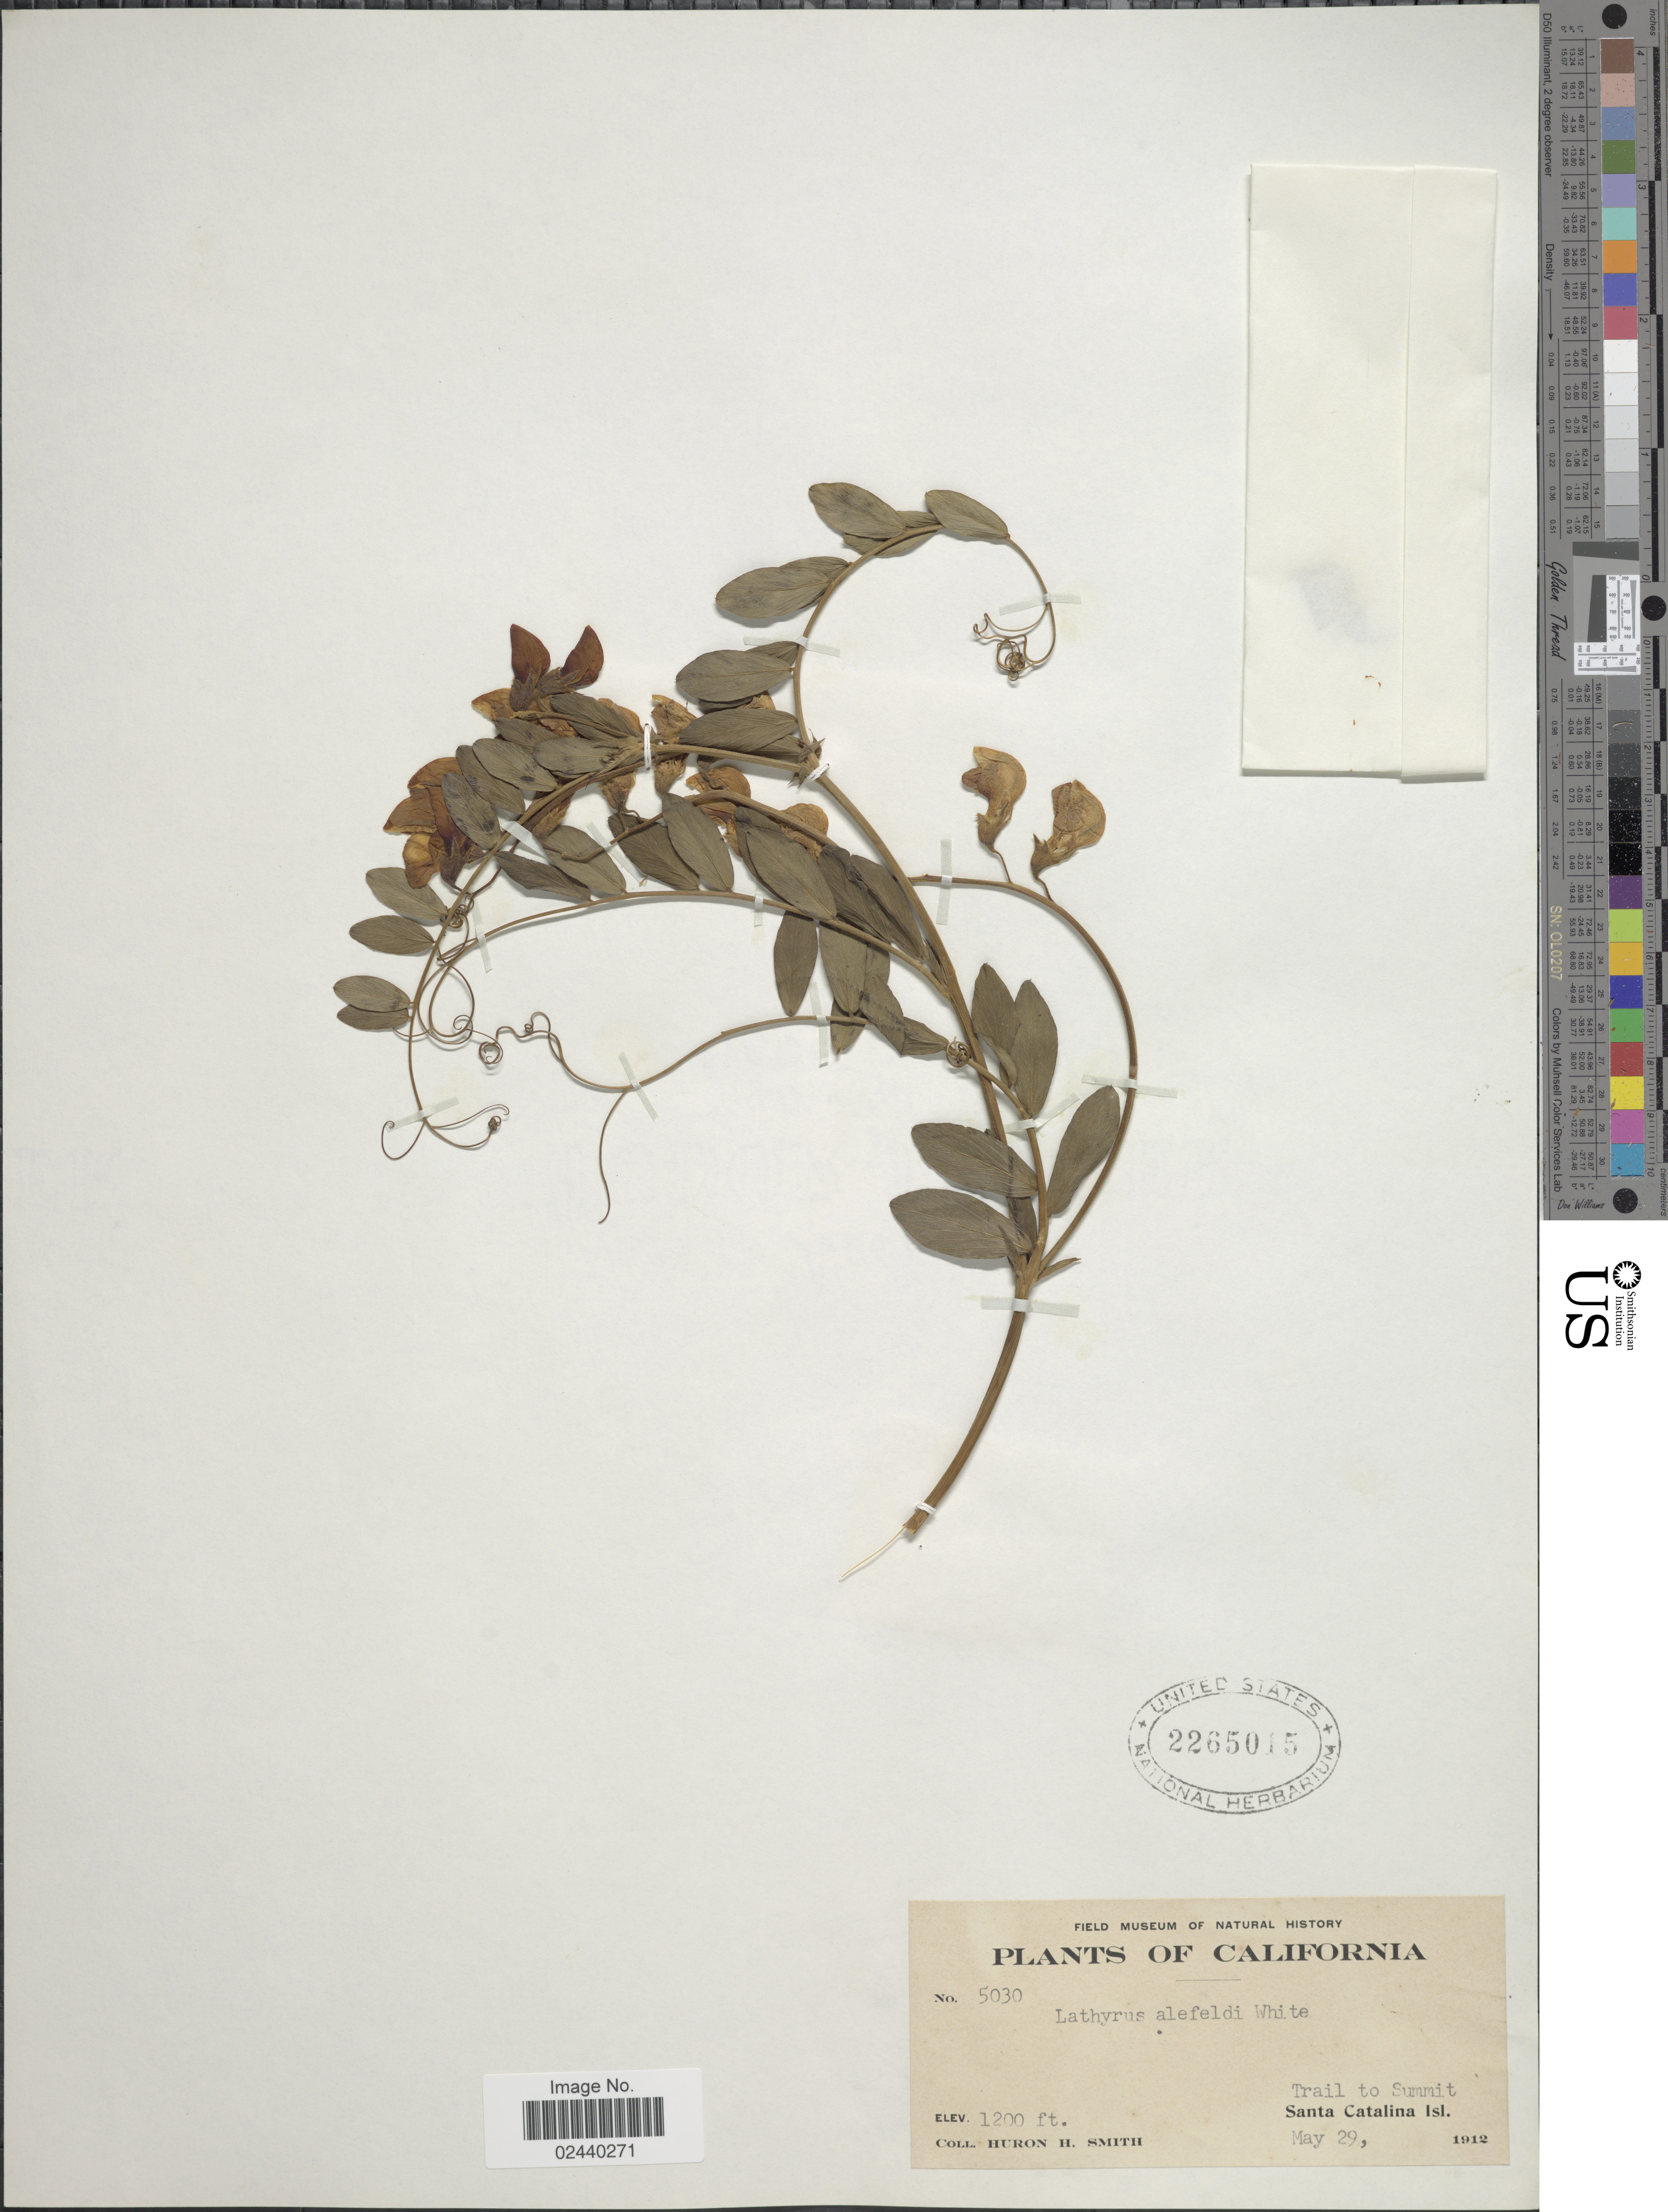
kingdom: Plantae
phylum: Tracheophyta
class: Magnoliopsida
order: Fabales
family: Fabaceae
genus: Lathyrus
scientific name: Lathyrus alefeldii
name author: T.G. White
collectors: Huron H. Smith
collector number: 5030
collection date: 1912-05-29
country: United States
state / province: California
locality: Trail to Summit, Santa Catalina Isl.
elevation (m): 366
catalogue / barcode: US 2265015